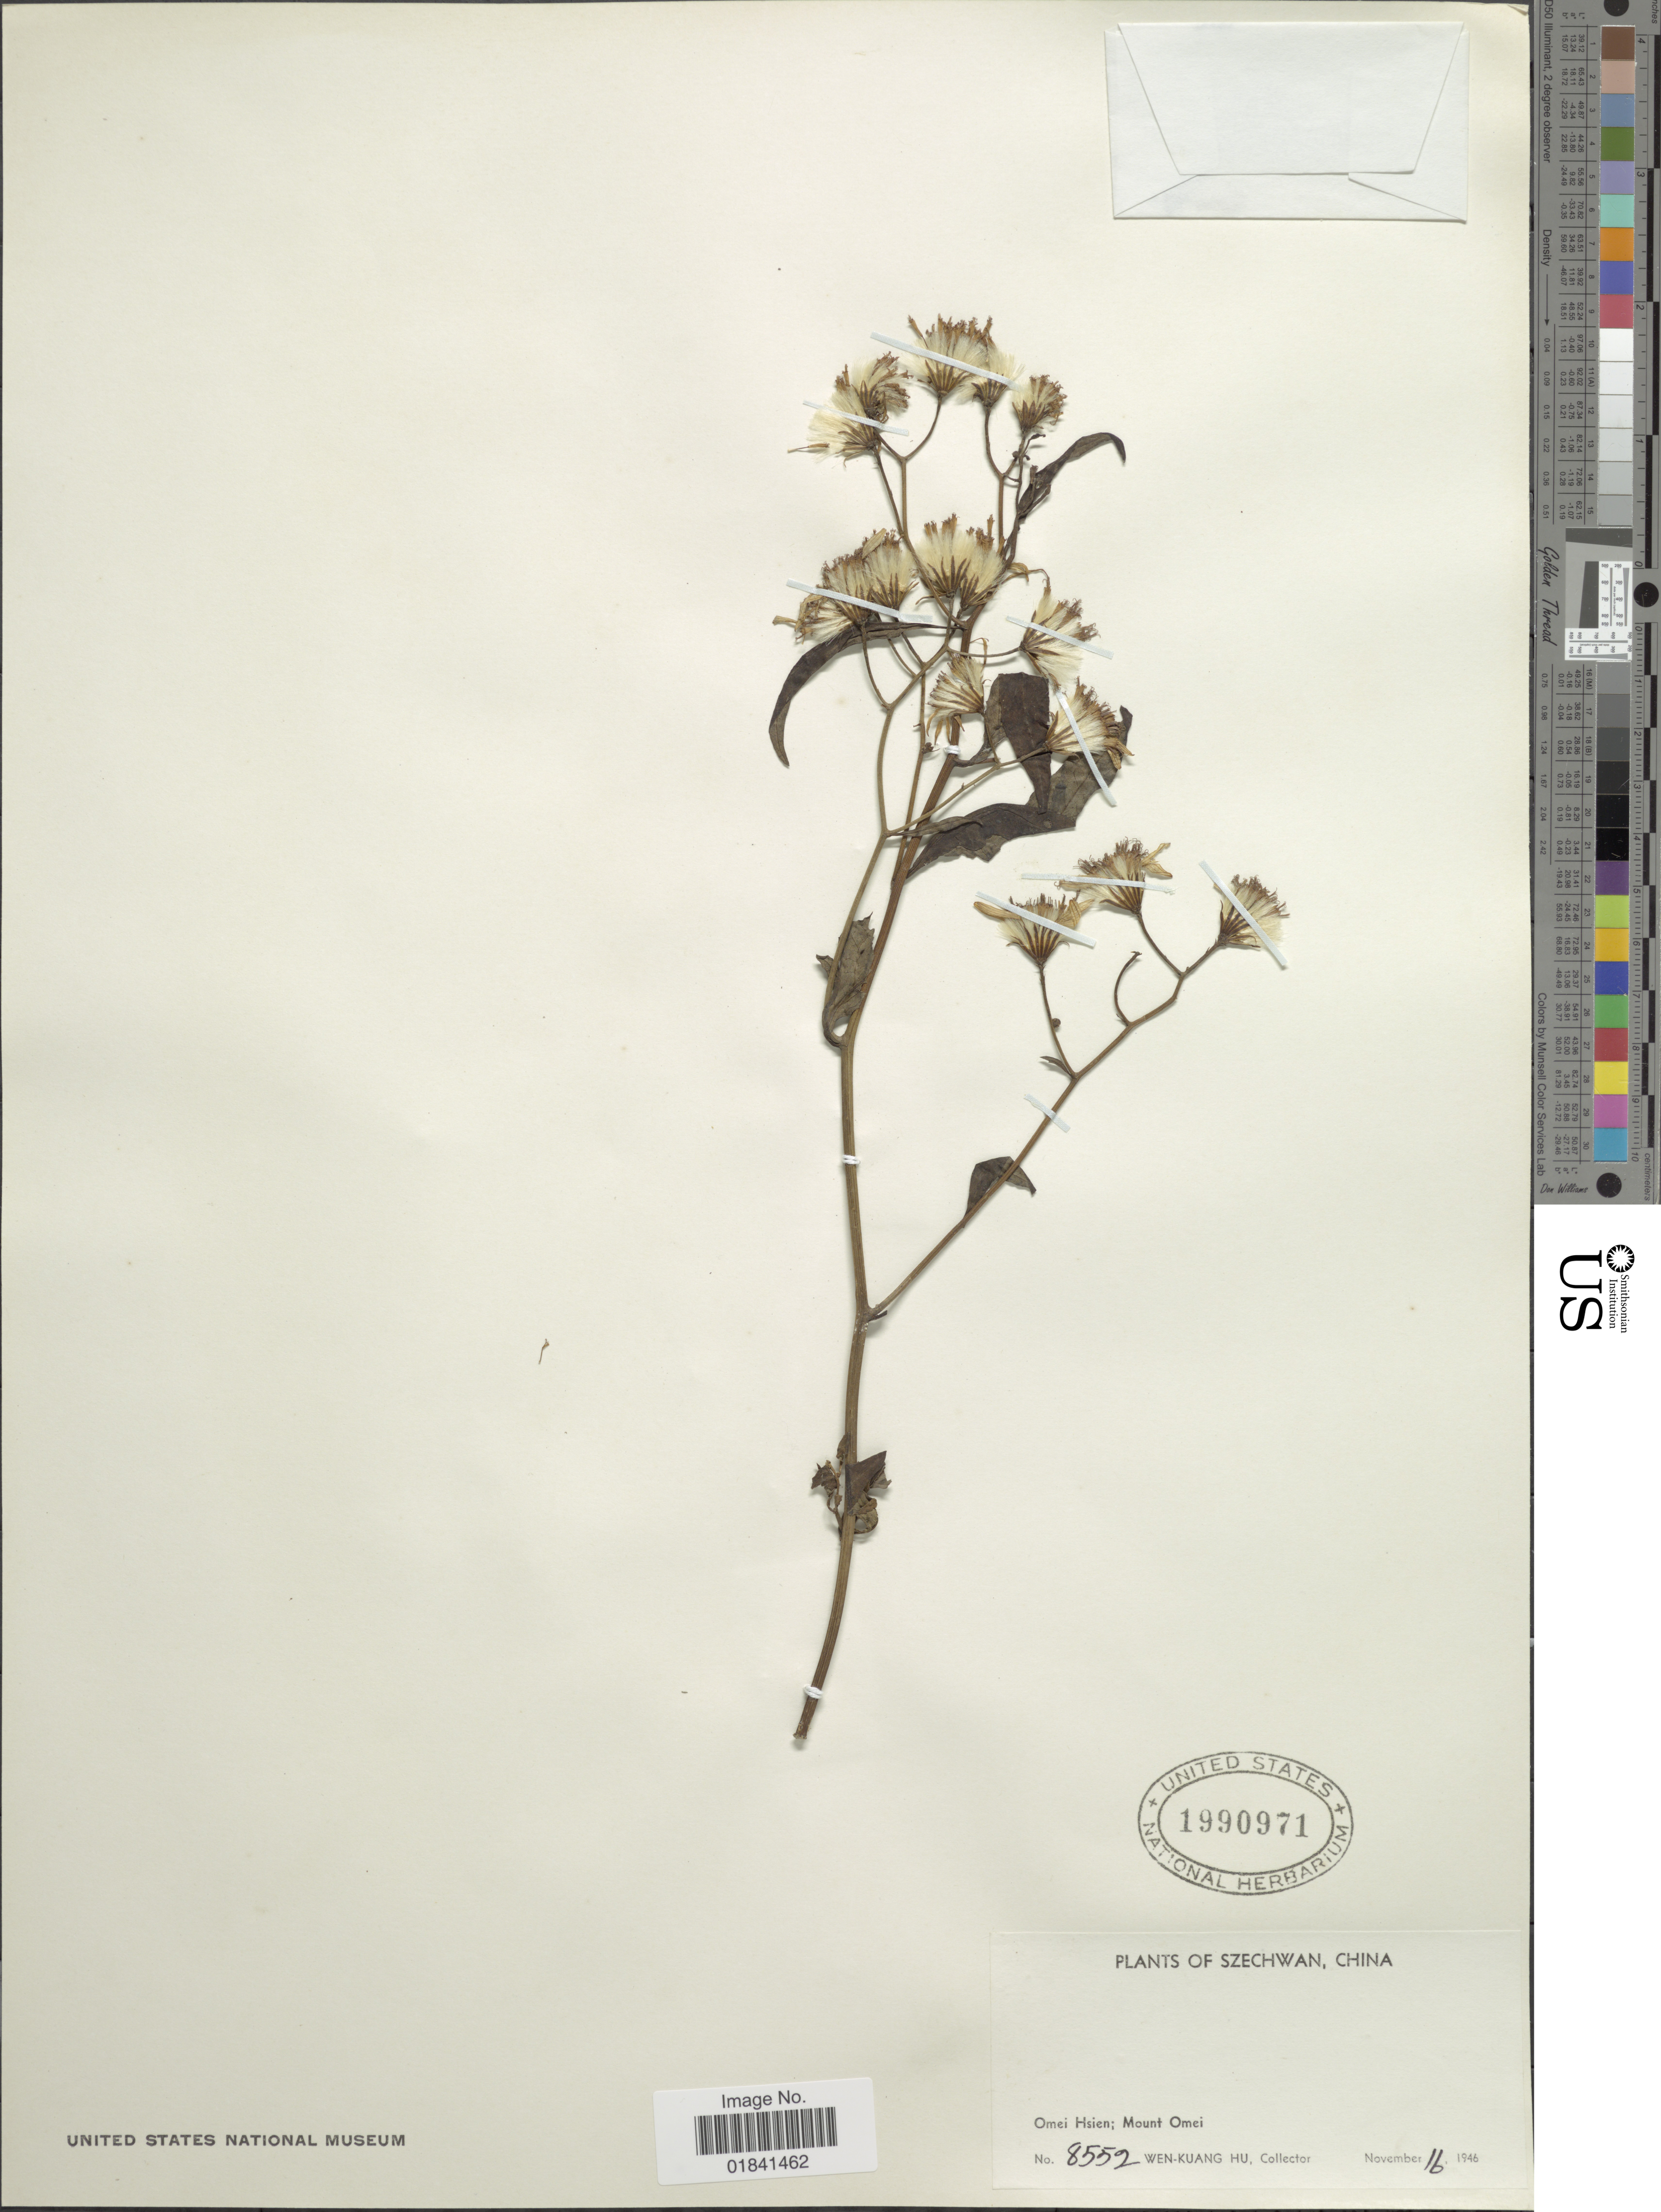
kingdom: Plantae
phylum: Tracheophyta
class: Magnoliopsida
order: Asterales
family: Asteraceae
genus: Senecio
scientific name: Senecio scandens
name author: Buch.-Ham. ex D. Don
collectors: W. K. Hu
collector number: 8552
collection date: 1946-11-16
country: China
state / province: Sichuan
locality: Omei Hsien: Mount Omei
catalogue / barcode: US 1990971